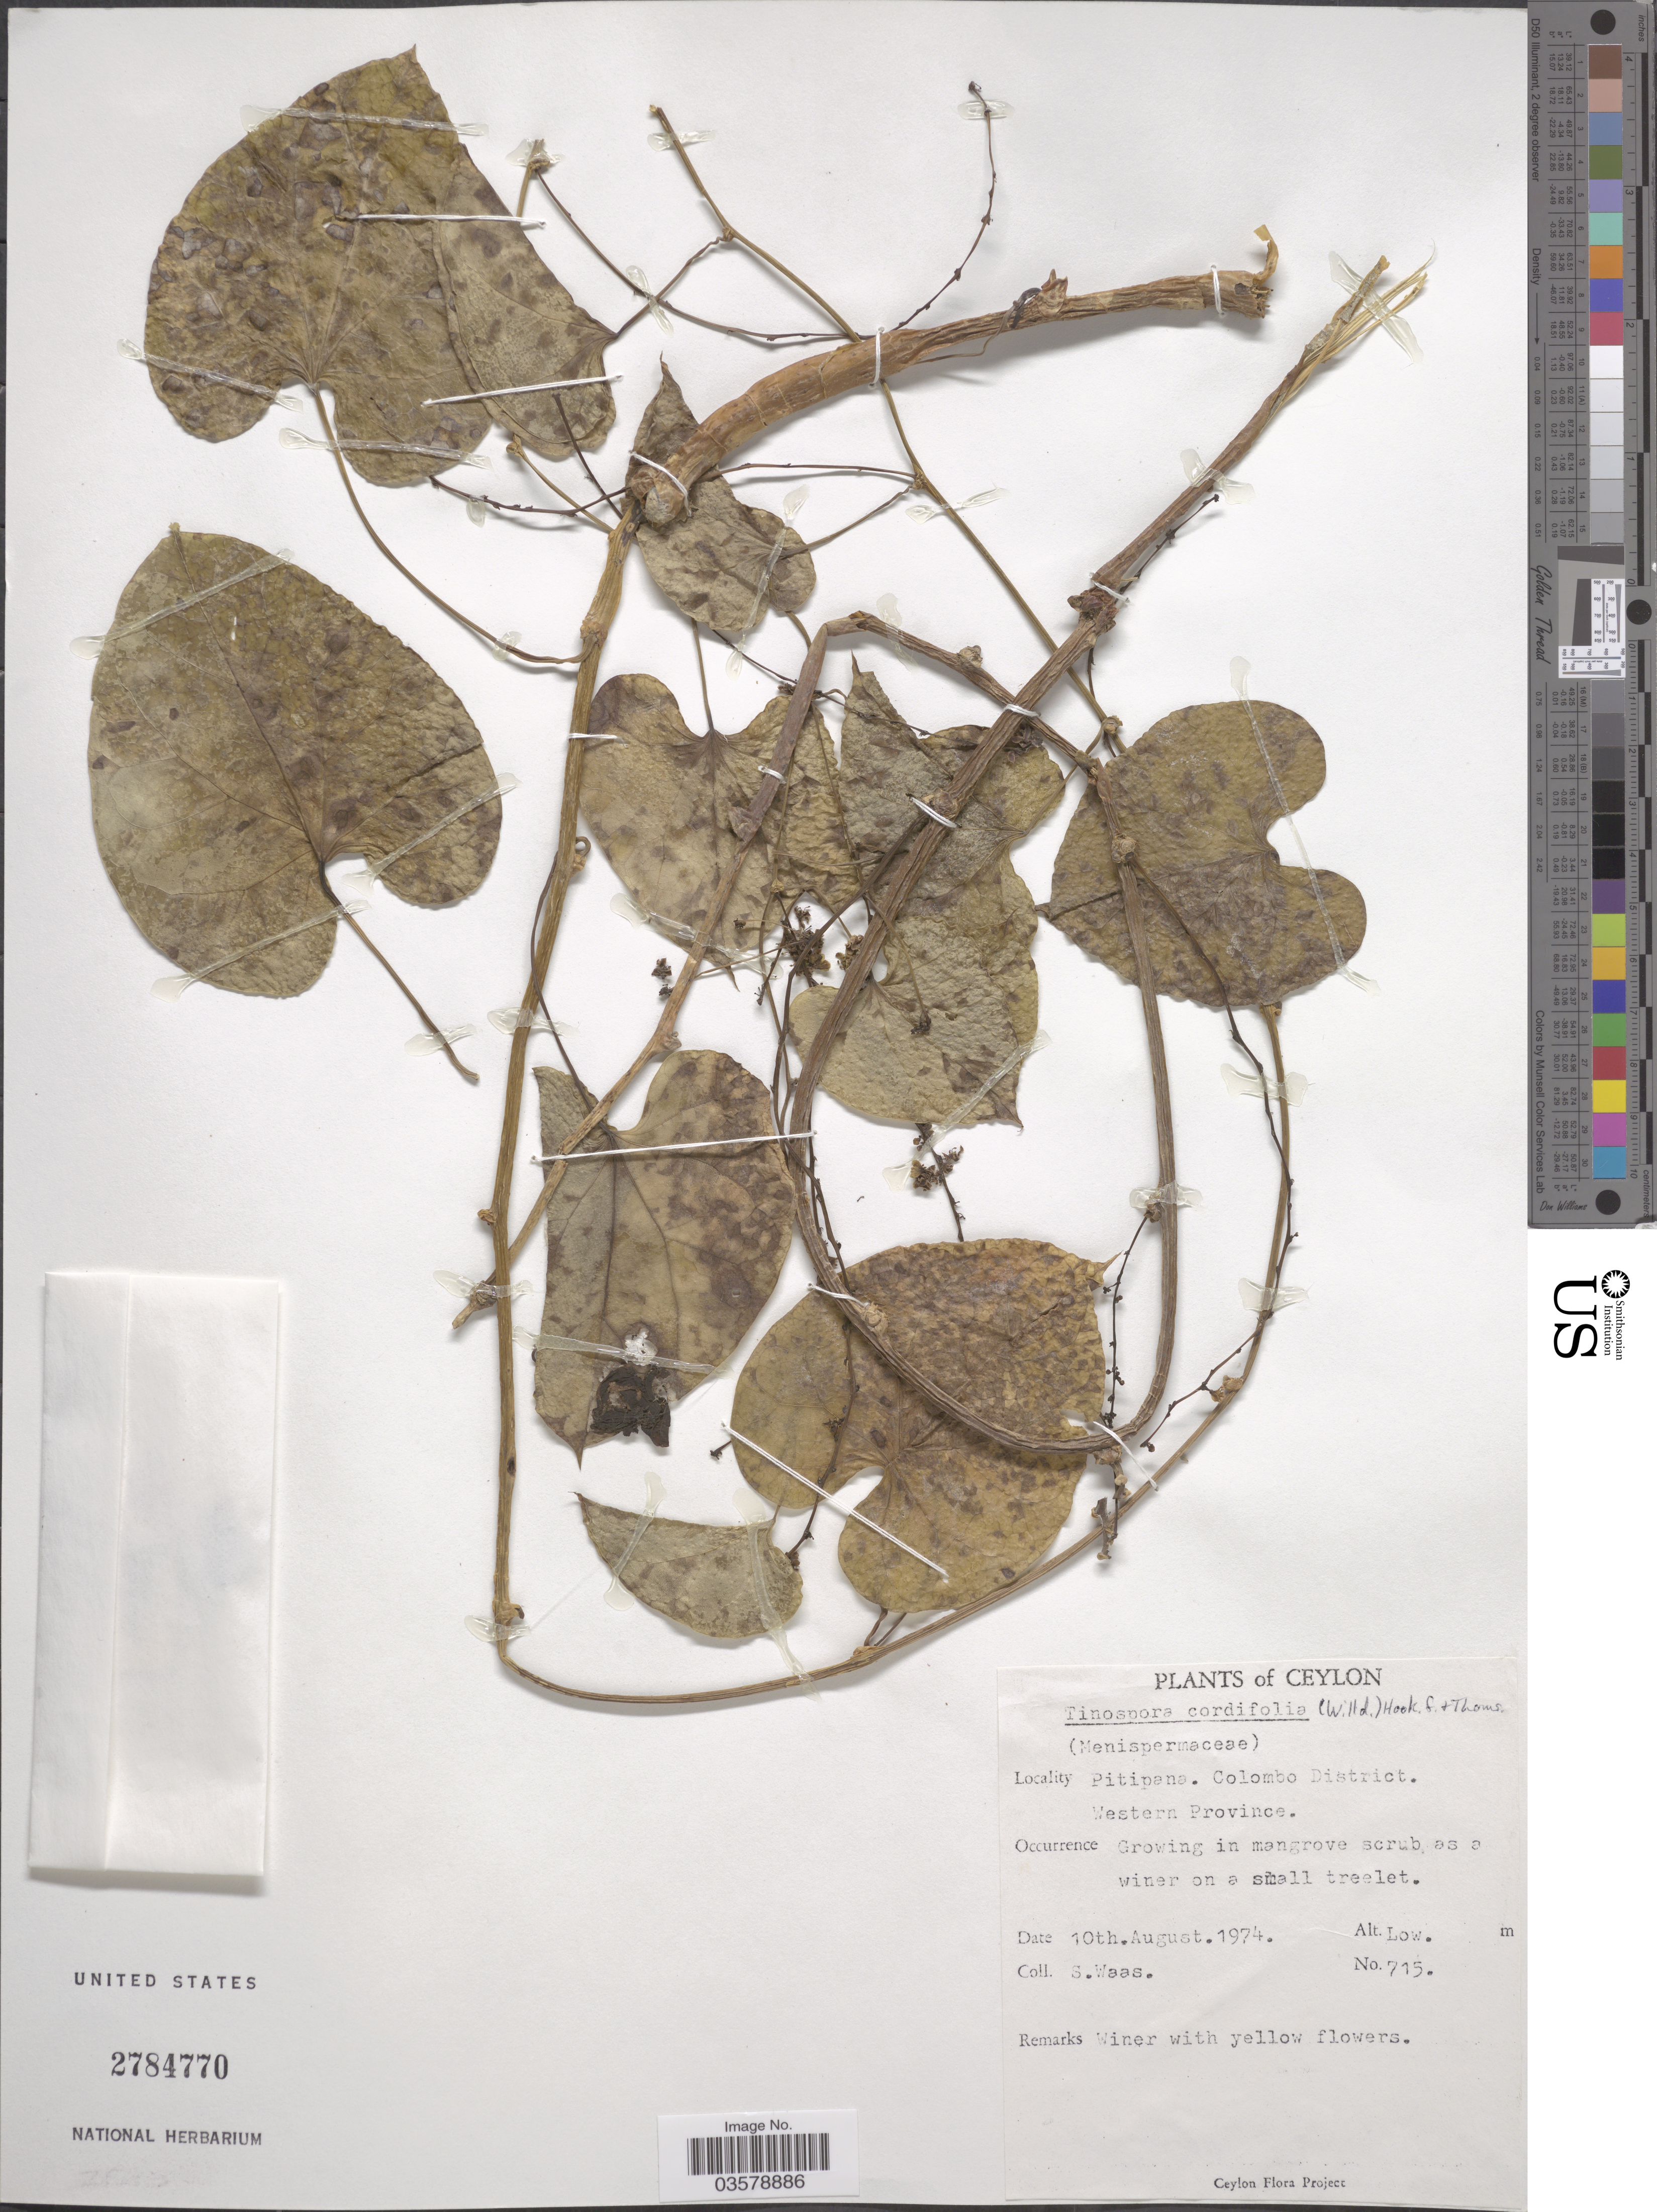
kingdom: Plantae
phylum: Tracheophyta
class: Magnoliopsida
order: Ranunculales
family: Menispermaceae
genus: Tinospora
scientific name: Tinospora cordifolia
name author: Miers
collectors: S. Waas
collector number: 715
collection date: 1974-08-10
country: Sri Lanka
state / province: Western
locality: Ceylon. Pitipana. Colombo District.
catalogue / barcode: US 2784770